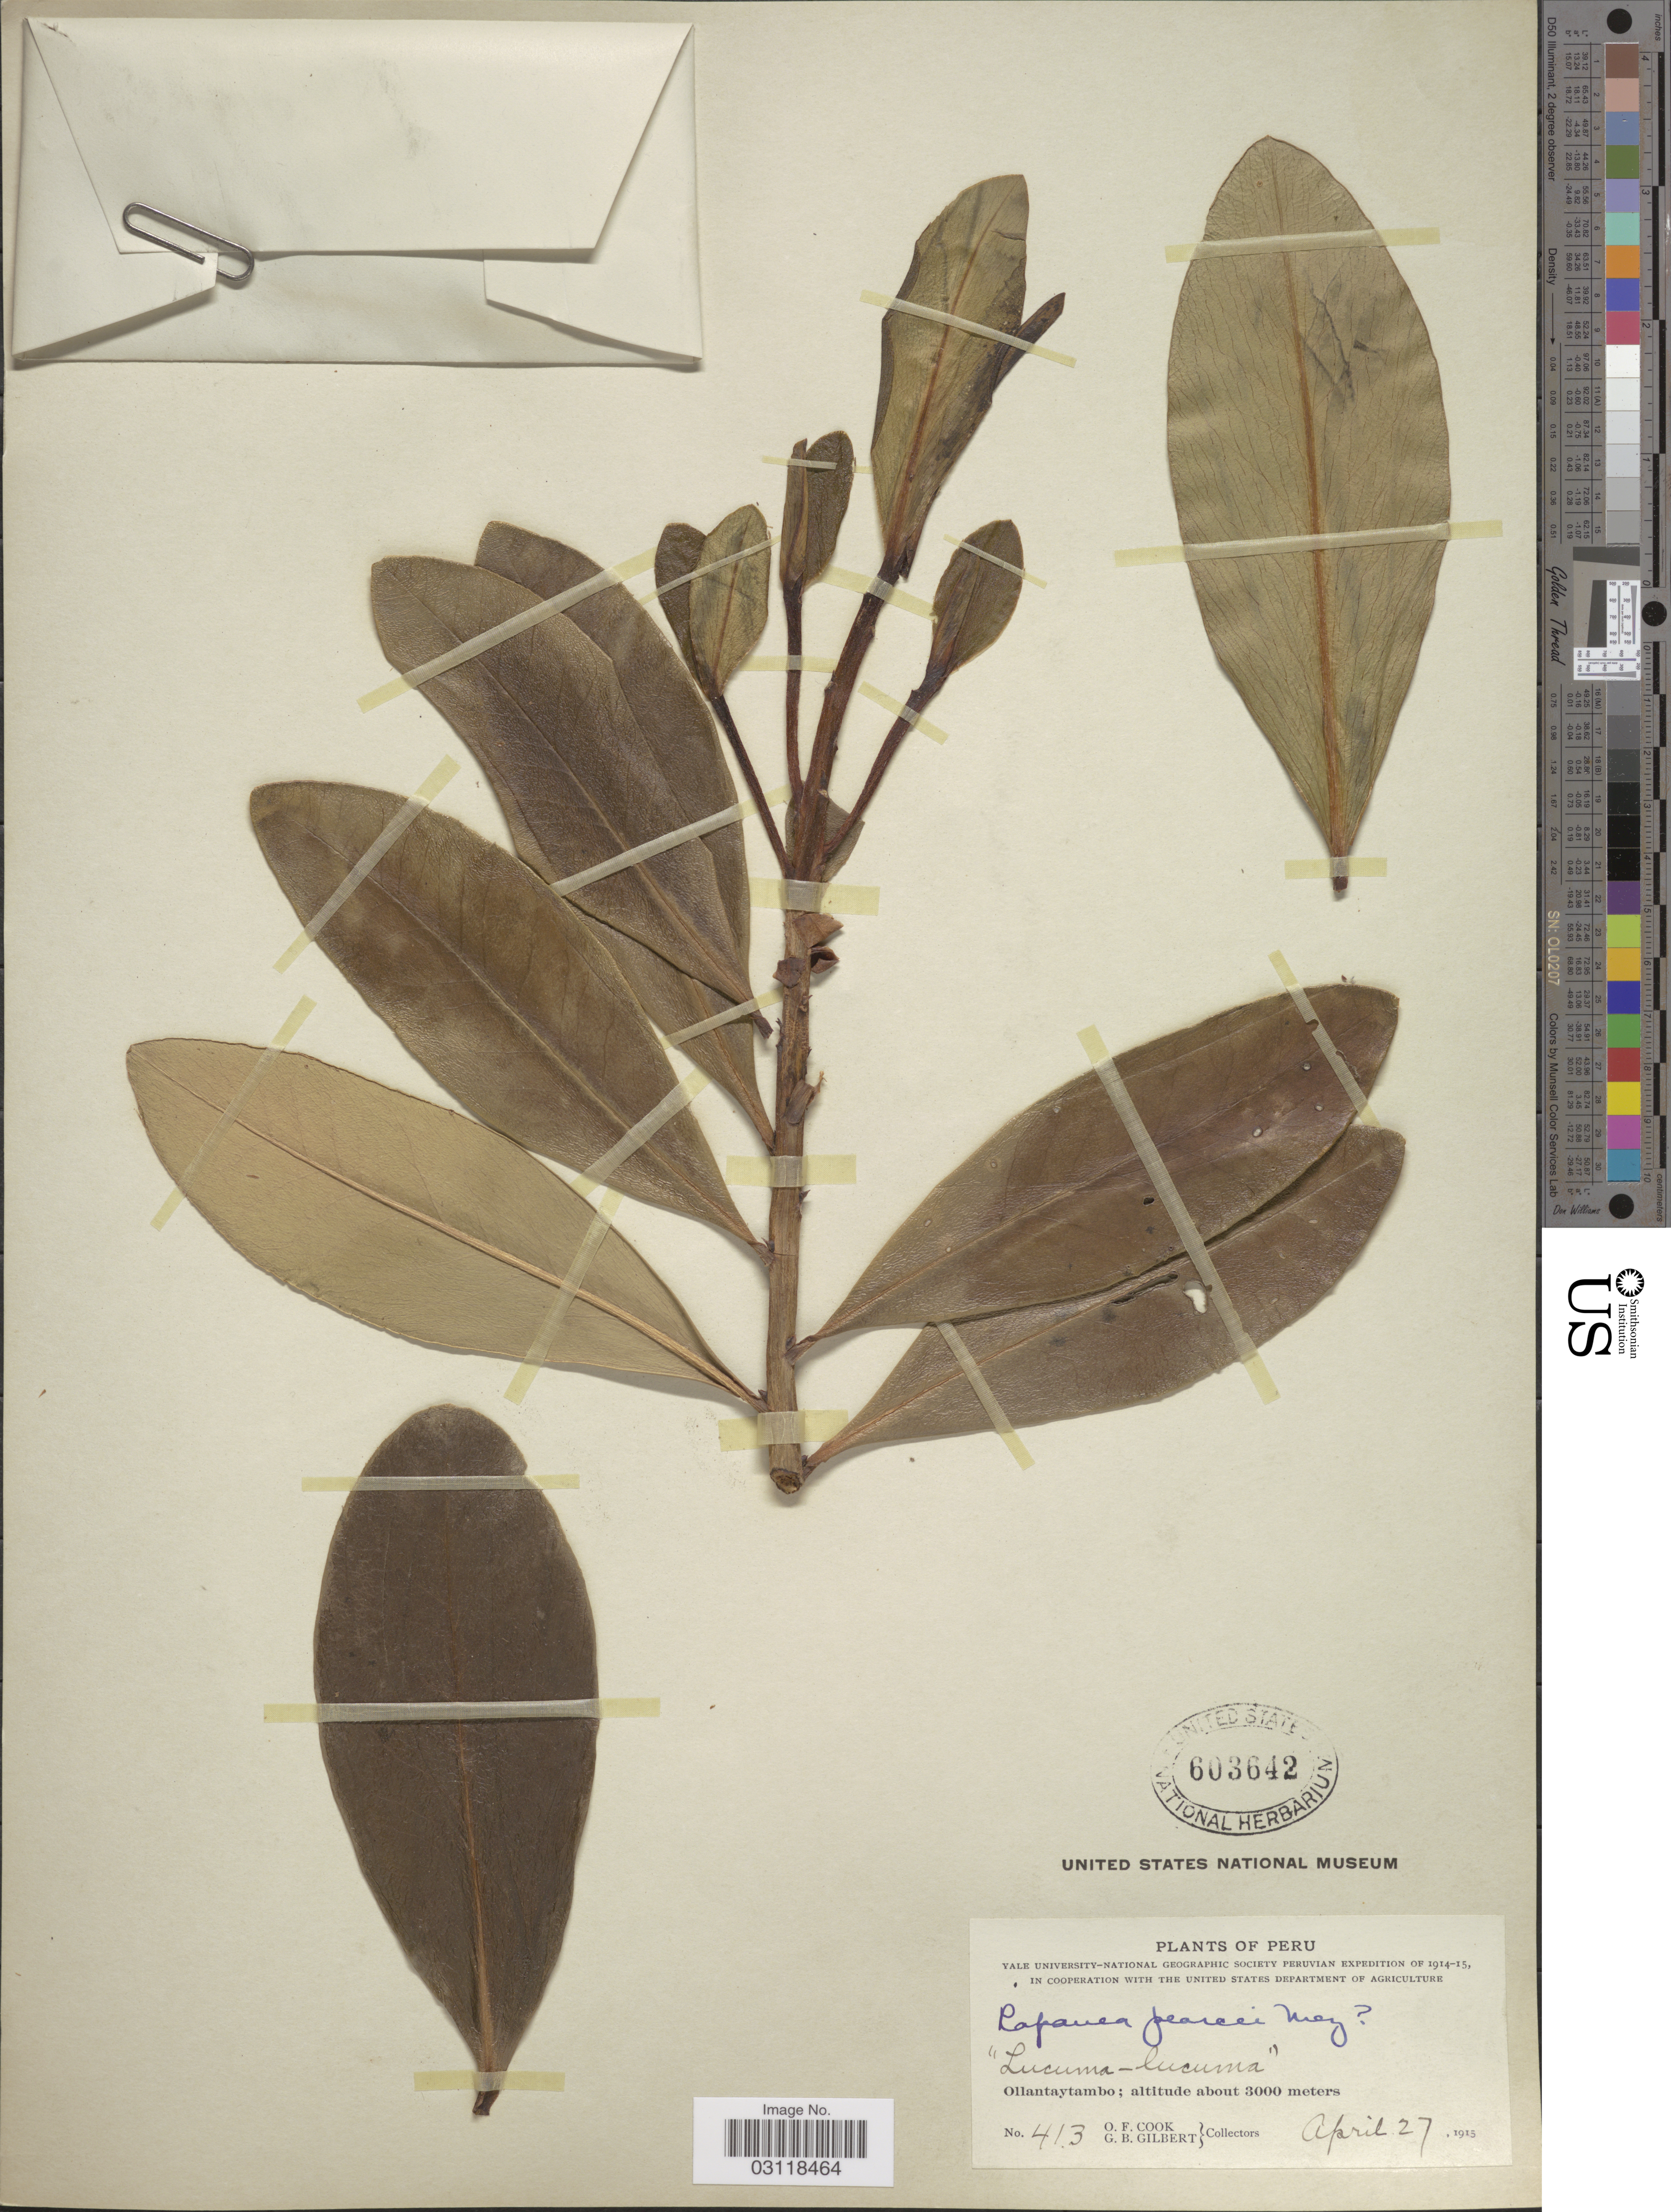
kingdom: Plantae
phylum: Tracheophyta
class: Magnoliopsida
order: Ericales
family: Primulaceae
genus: Rapanea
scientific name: Rapanea pearcei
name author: Mez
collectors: O. F. Cook & G. B. Gilbert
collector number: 413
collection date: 1915-04-27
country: Peru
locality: Ollantaytambo.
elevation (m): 3000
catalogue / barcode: US 603642